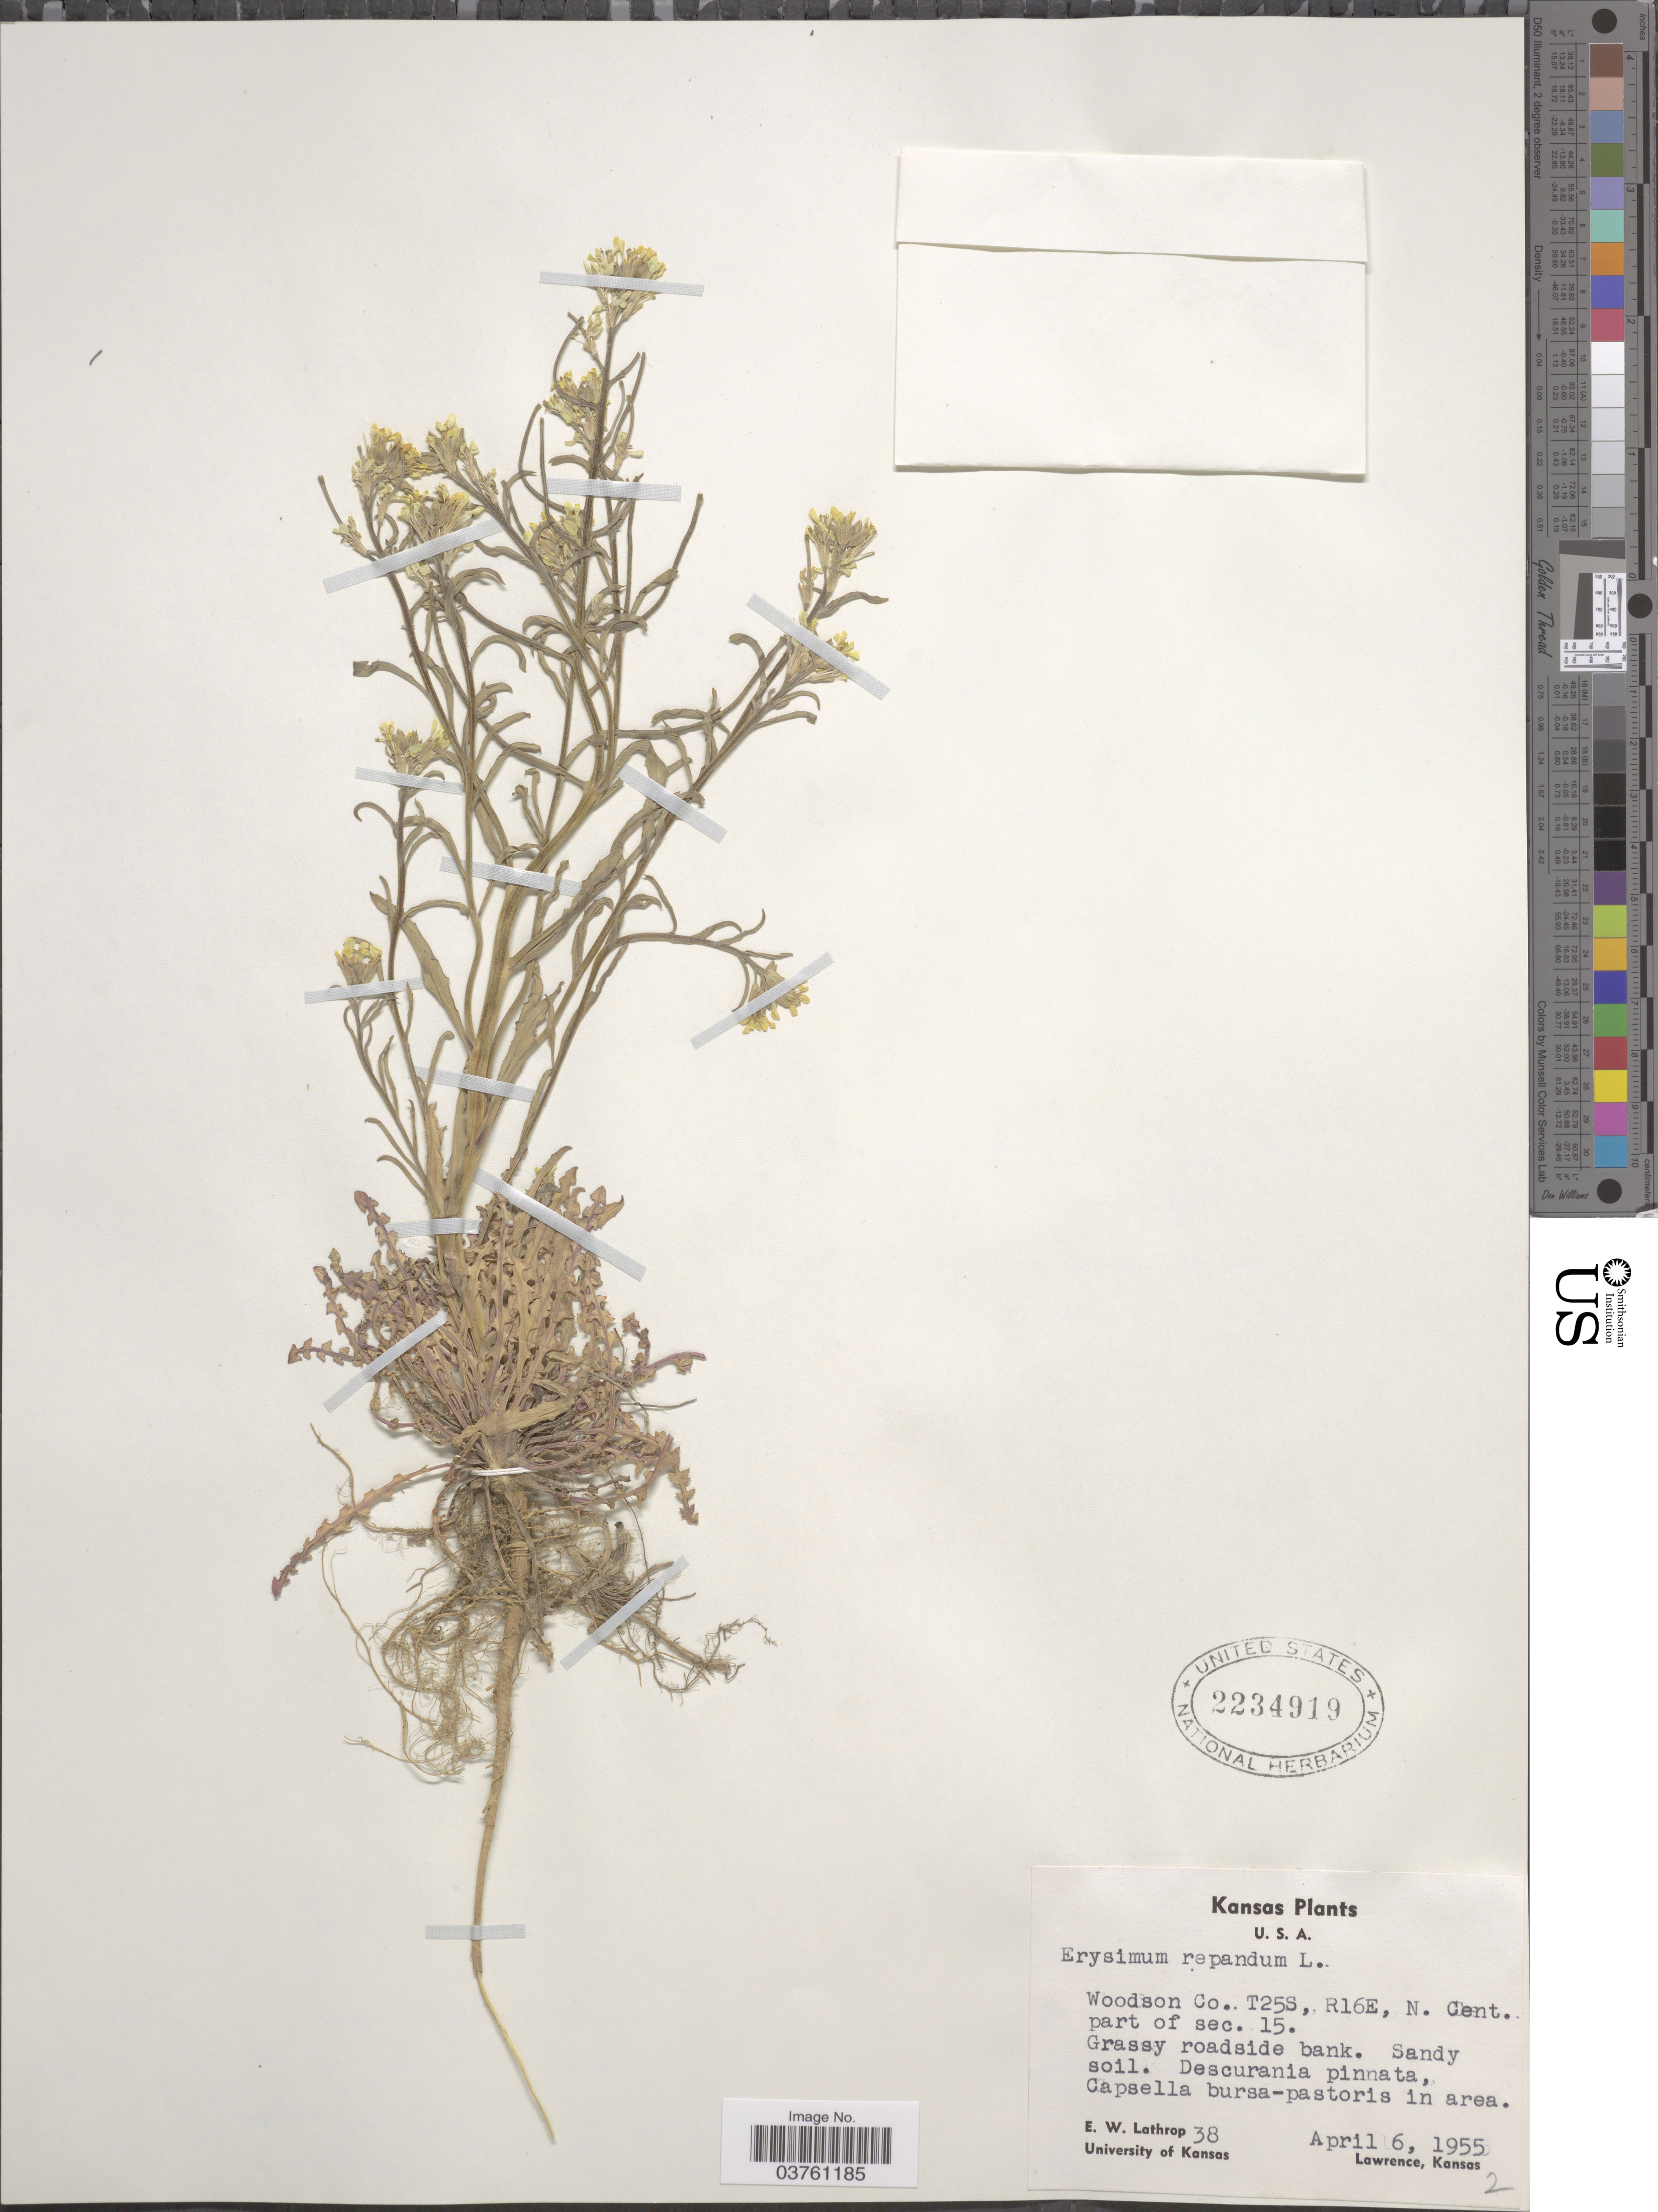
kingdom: Plantae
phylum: Tracheophyta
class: Magnoliopsida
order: Brassicales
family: Brassicaceae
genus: Erysimum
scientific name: Erysimum repandum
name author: L.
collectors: E. W. Lathrop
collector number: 38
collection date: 1955-04-06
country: United States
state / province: Kansas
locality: Woodson Co. T25S, R15E, N. Cent. part of sec. 15. Graasy roadside bank.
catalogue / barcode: US 2234919